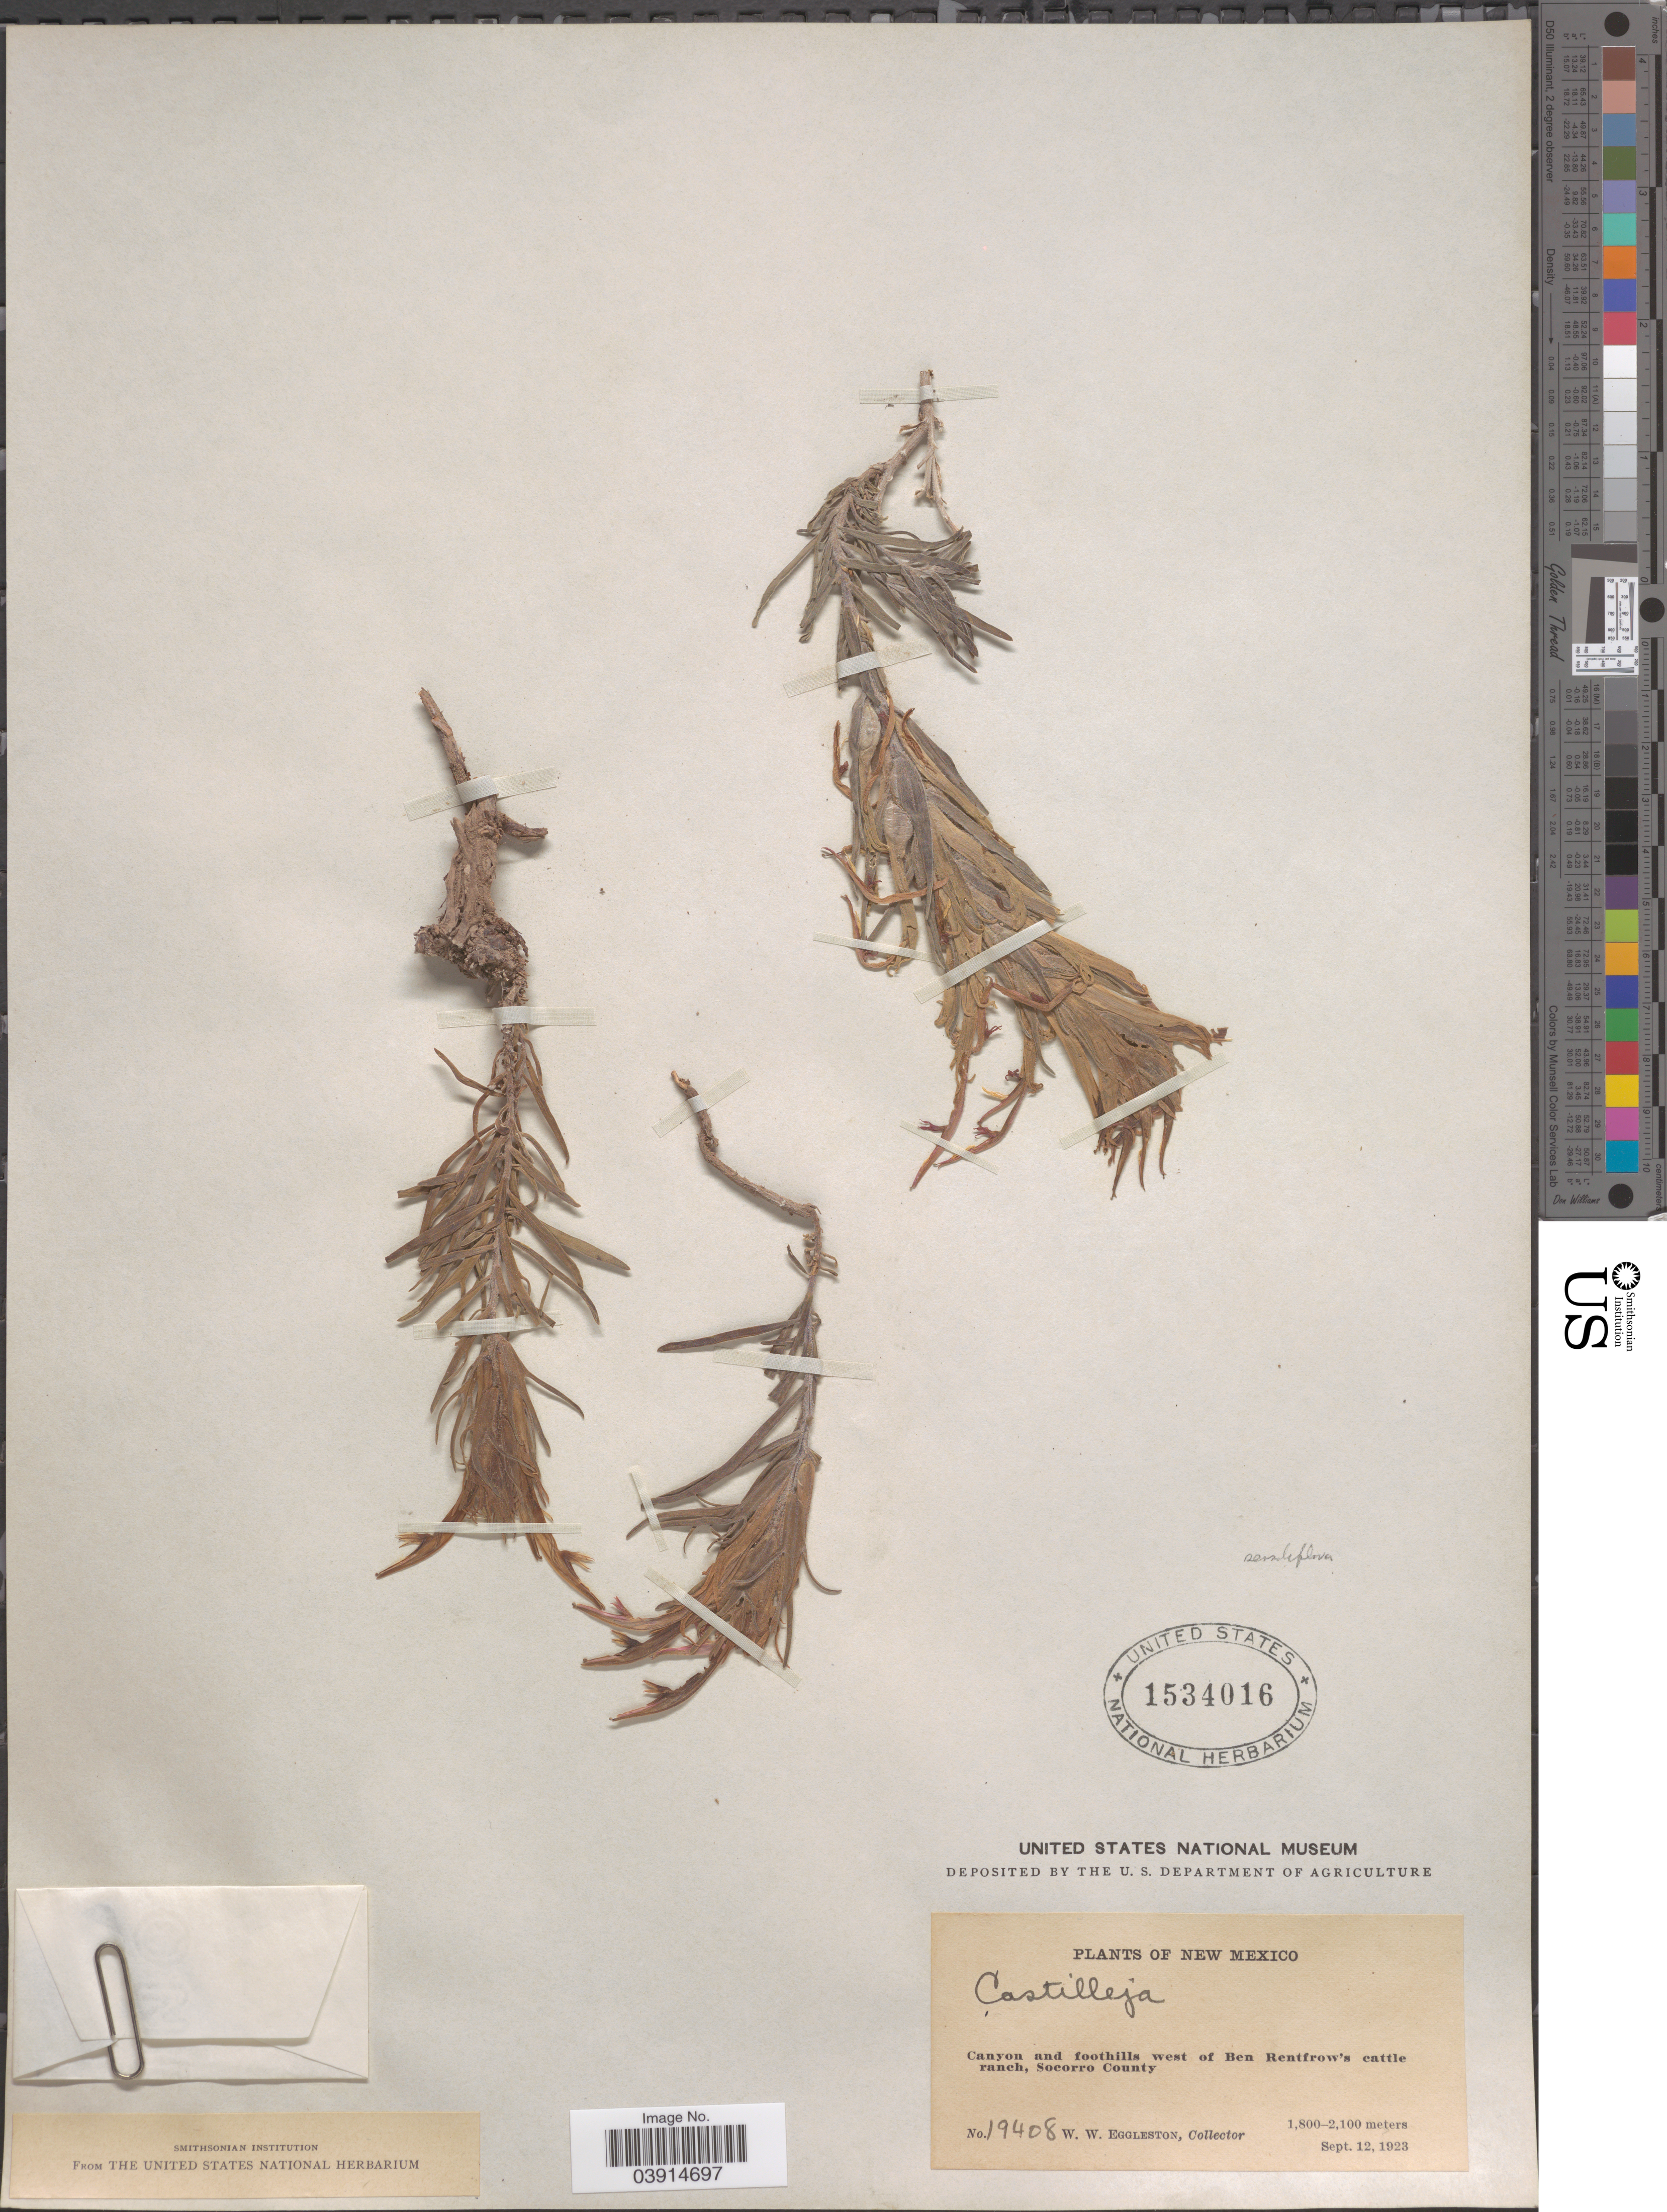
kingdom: Plantae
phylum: Tracheophyta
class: Magnoliopsida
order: Lamiales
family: Orobanchaceae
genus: Castilleja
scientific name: Castilleja sp.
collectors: W. W. Eggleston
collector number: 19408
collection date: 1923-09-12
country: United States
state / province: New Mexico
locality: Canyon and foothills west of Ben Rentfrow's cattle ranch, Socorro County.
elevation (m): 1800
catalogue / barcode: US 1534016